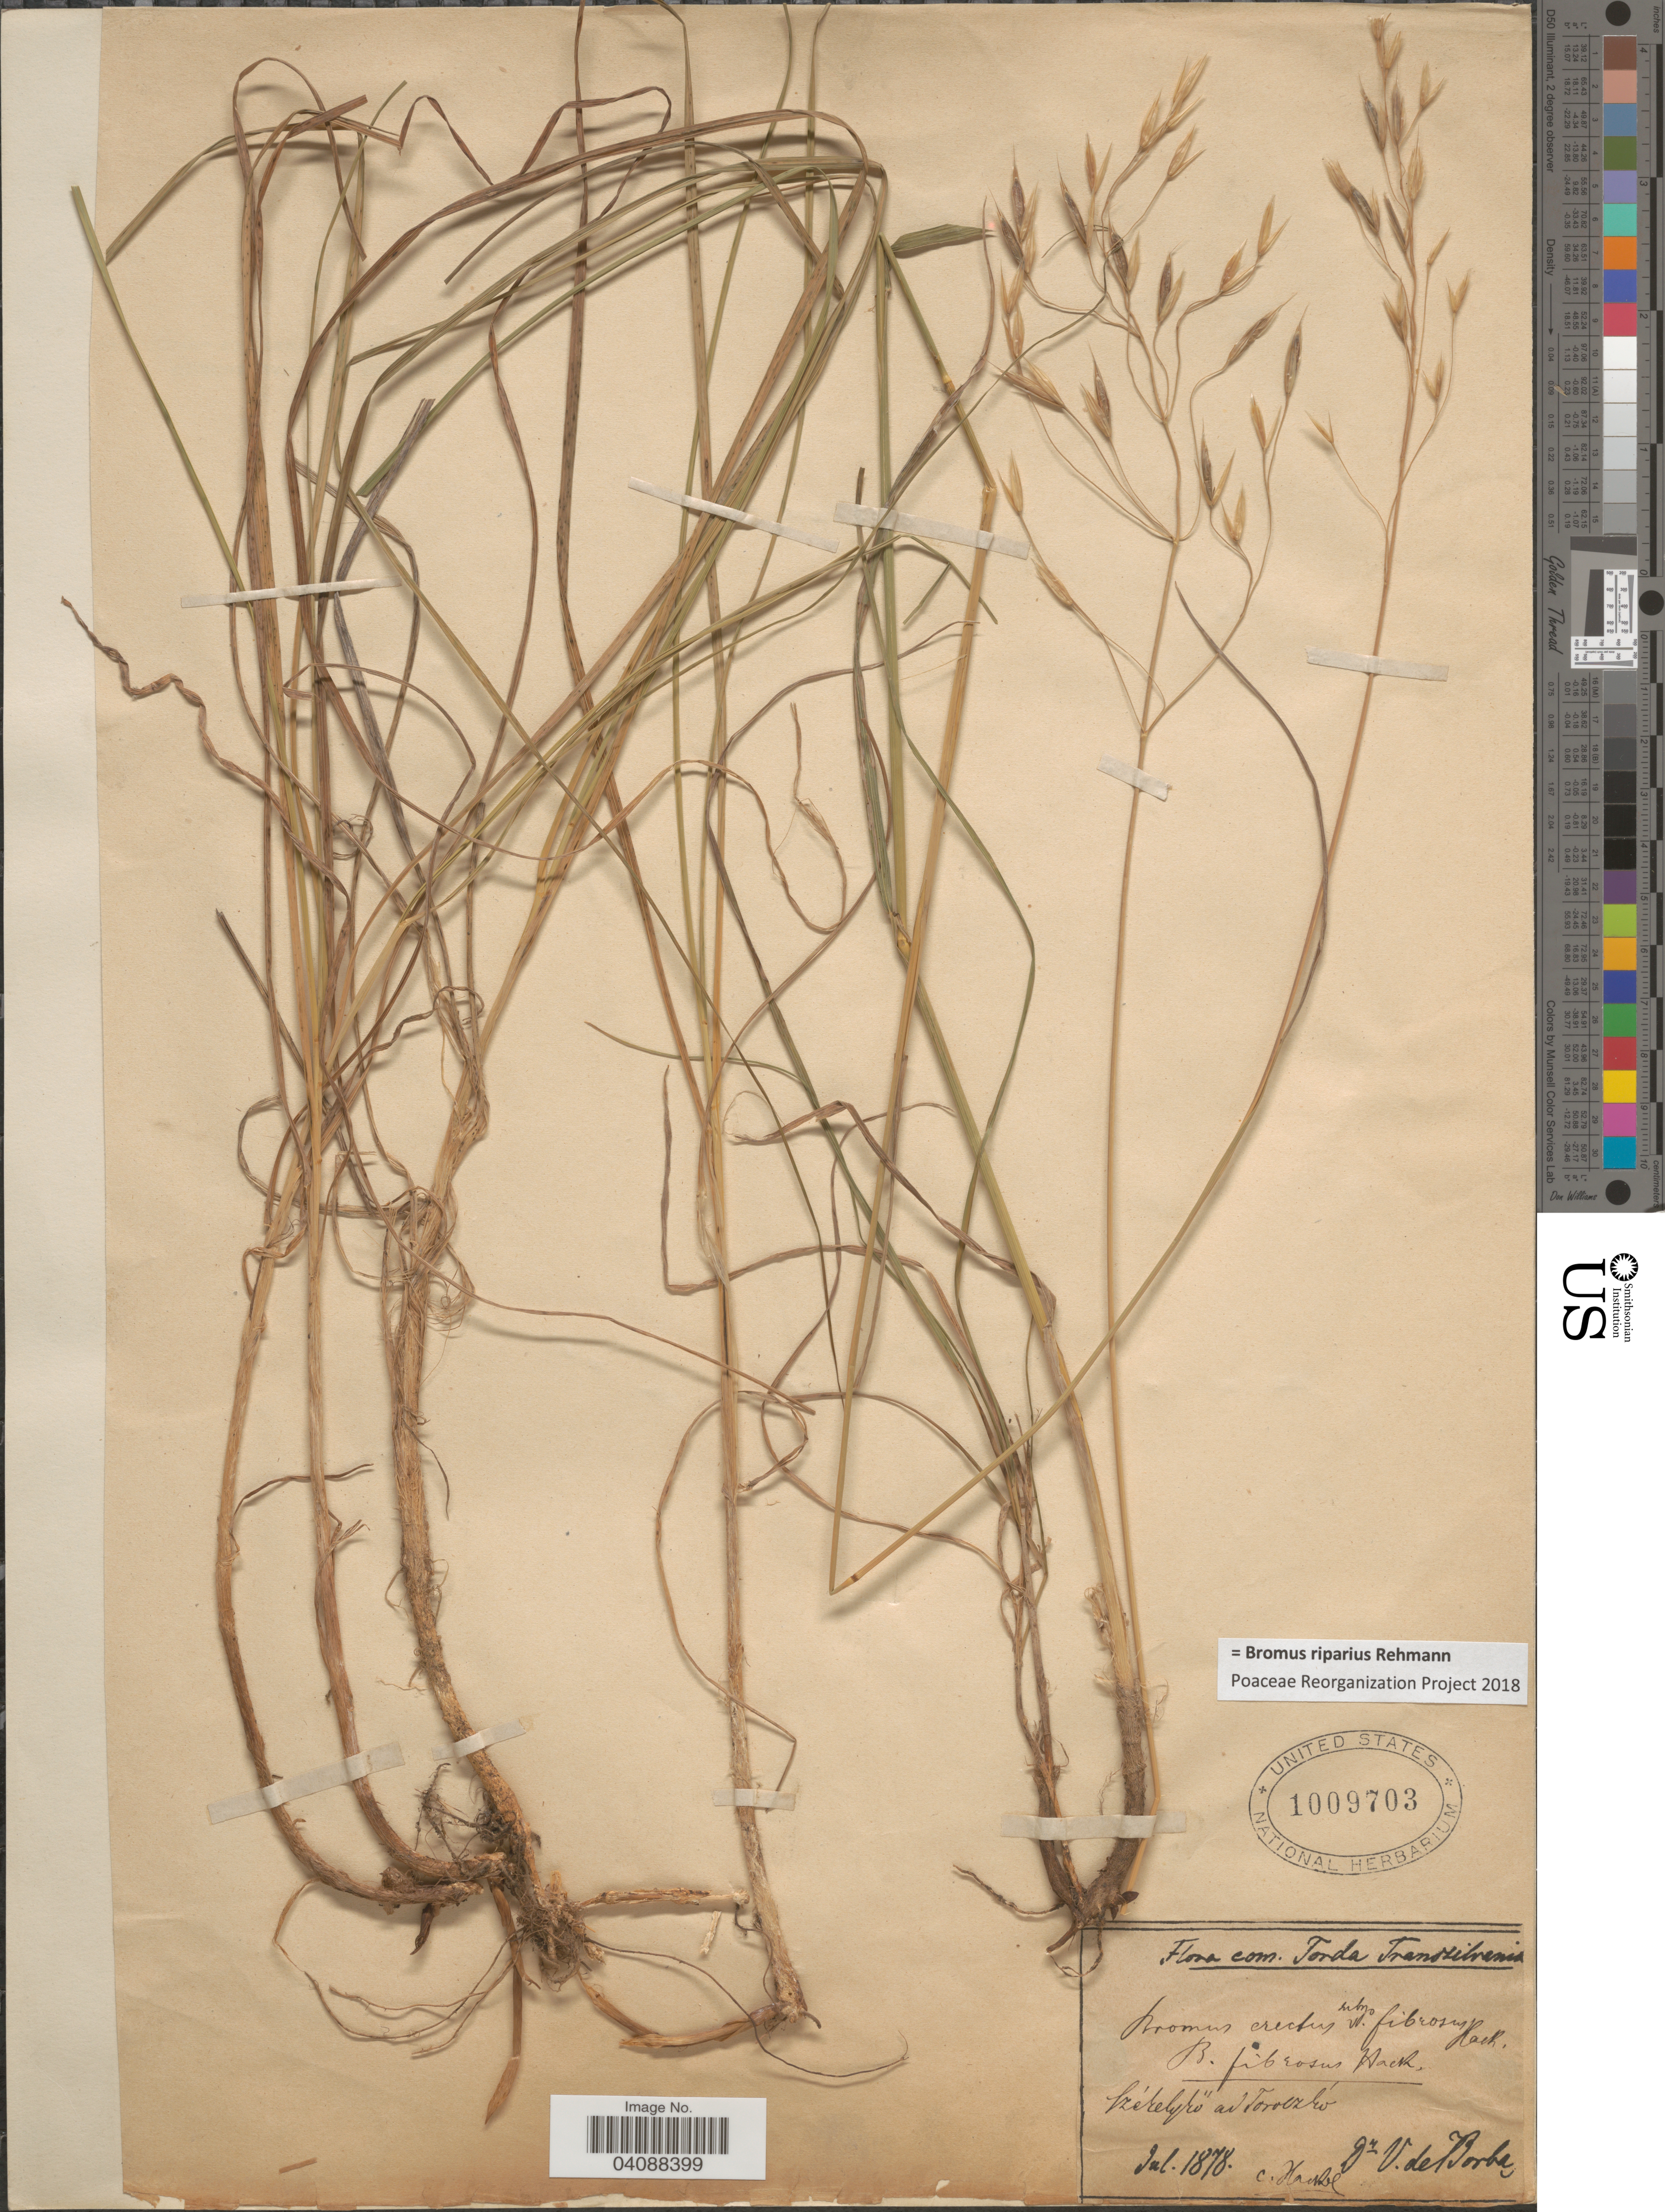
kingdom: Plantae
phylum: Tracheophyta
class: Liliopsida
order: Poales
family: Poaceae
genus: Bromus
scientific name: Bromus riparius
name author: Rehmann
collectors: V. von Borbás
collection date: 1878-07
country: Romania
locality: Torda Transsilvania. [illegible text].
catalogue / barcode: US 1009703